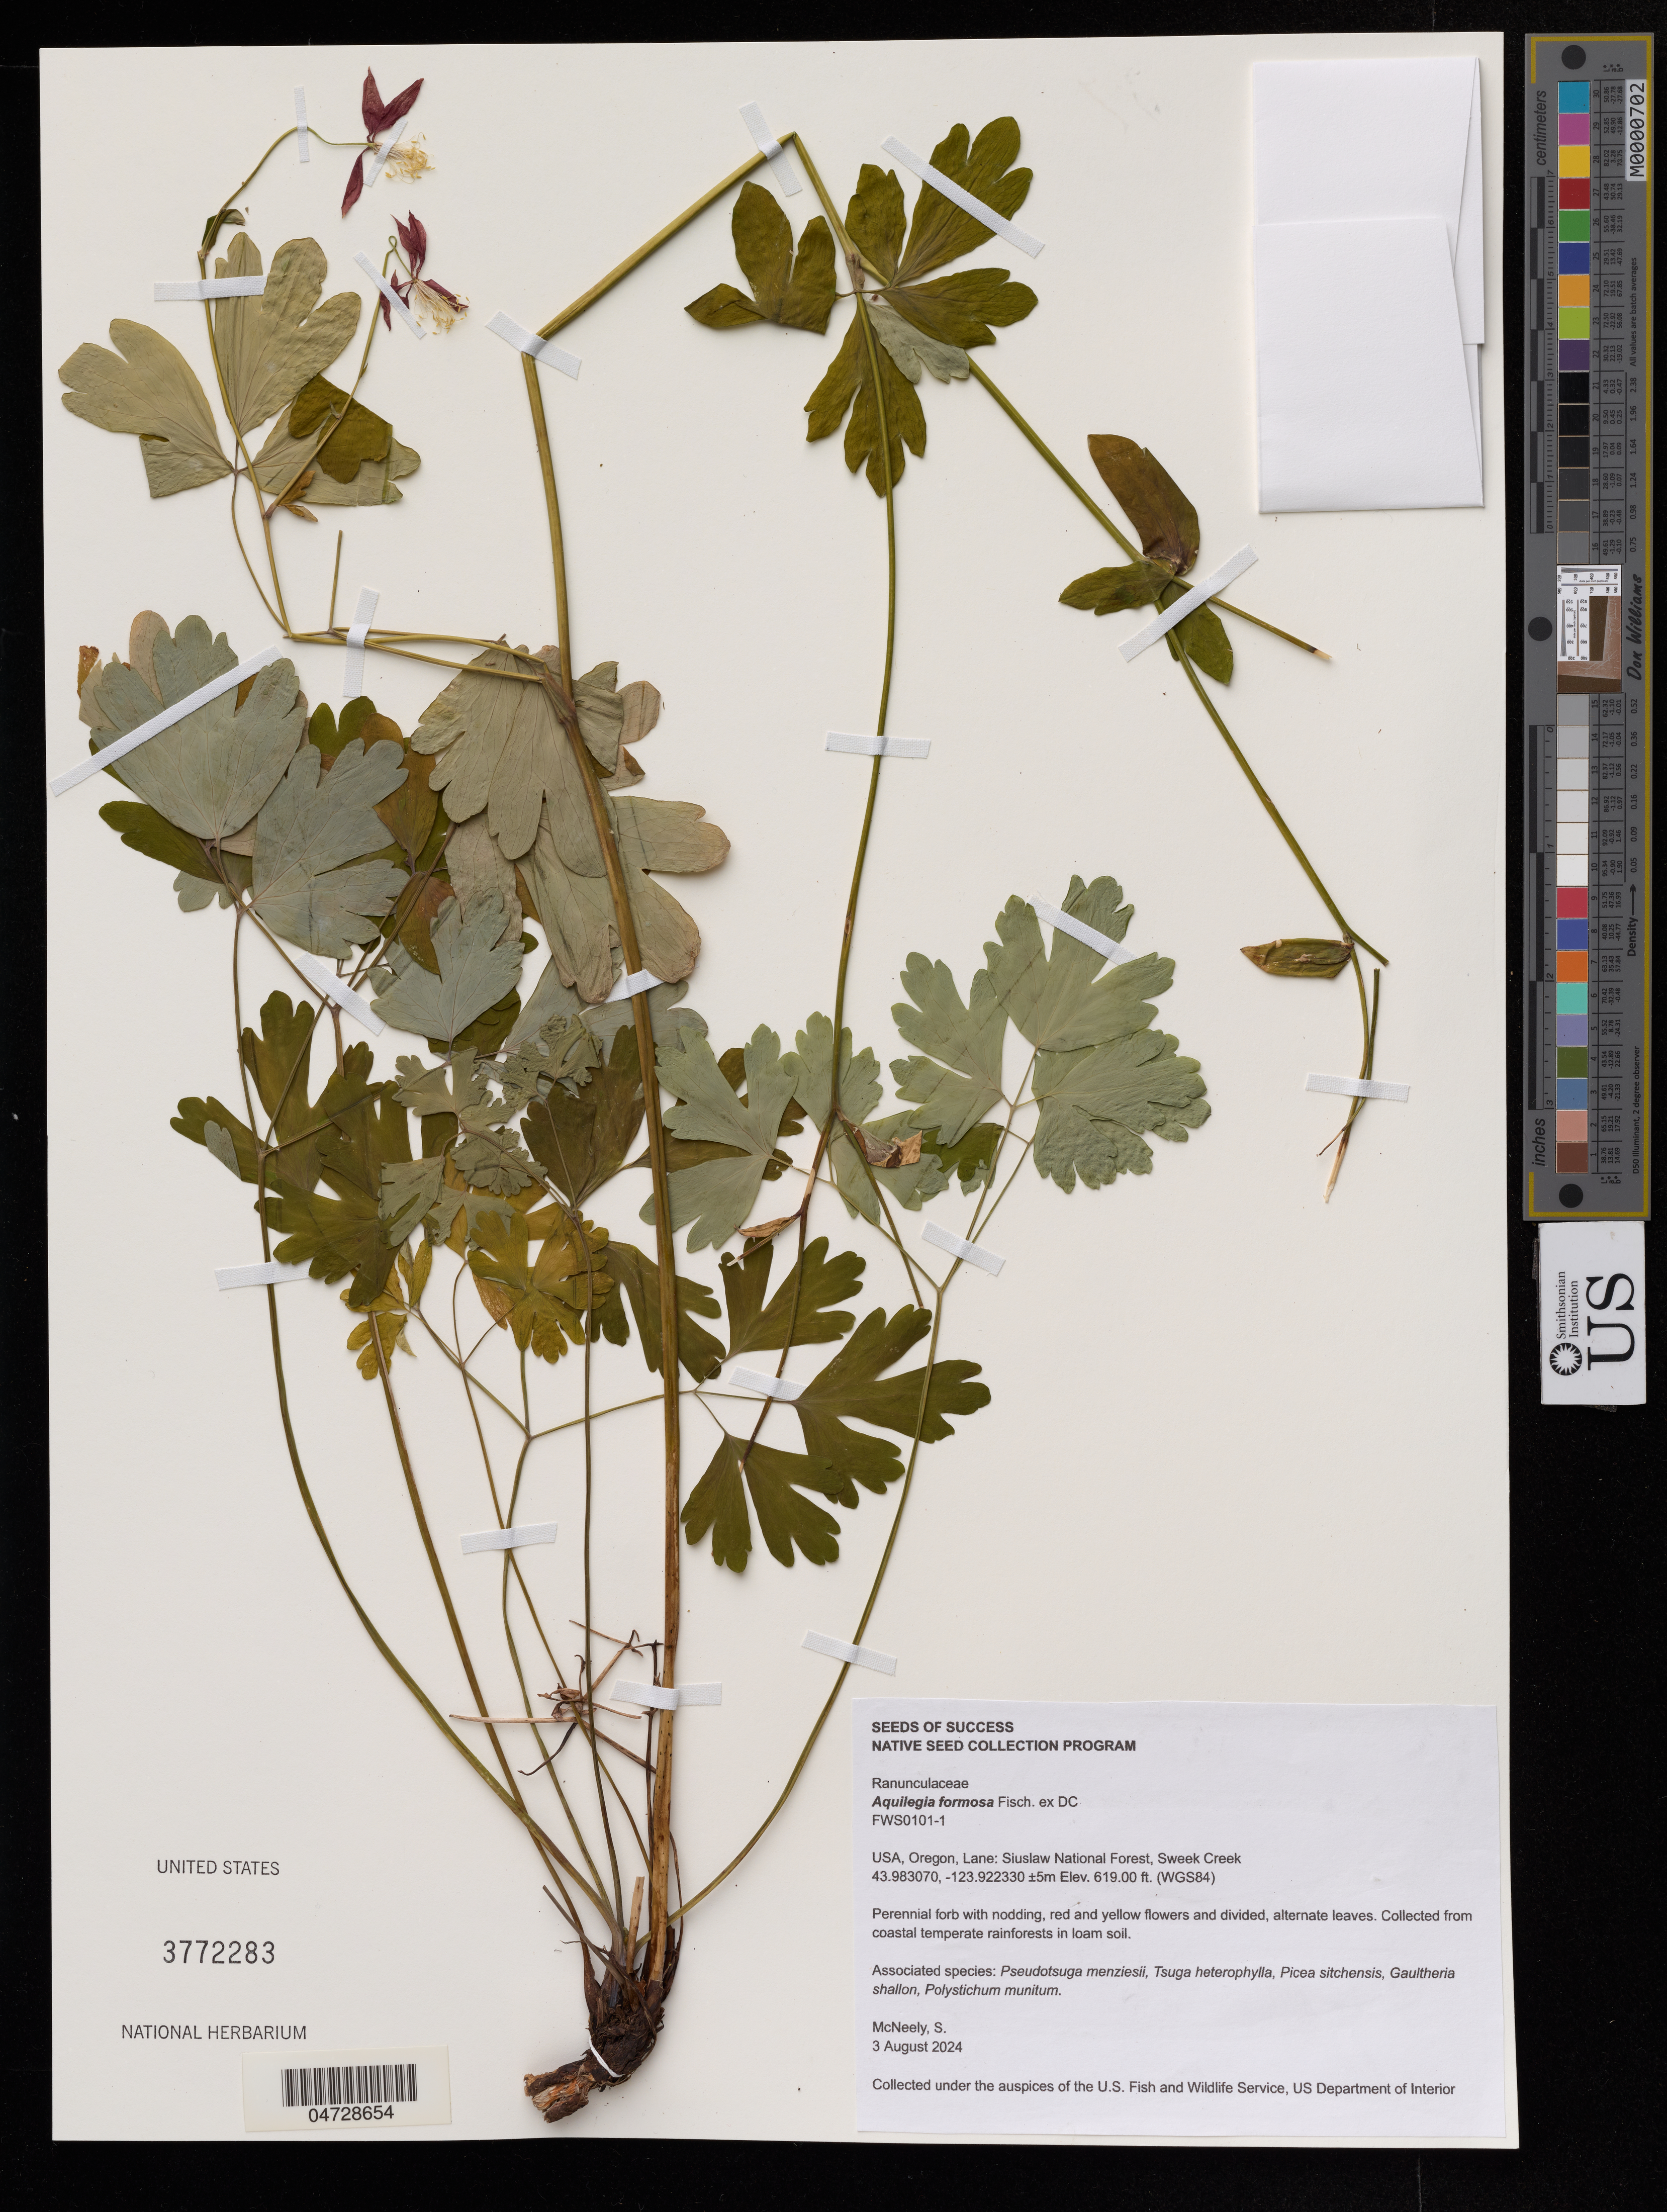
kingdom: Plantae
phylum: Tracheophyta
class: Magnoliopsida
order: Ranunculales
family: Ranunculaceae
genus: Aquilegia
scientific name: Aquilegia formosa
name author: Fisch. ex DC.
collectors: S. McNeely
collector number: FWS0101-1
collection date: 2024-08-03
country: United States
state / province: Oregon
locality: Siuslaw National Forest, Sweek Creek.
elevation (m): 189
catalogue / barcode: US 3772283